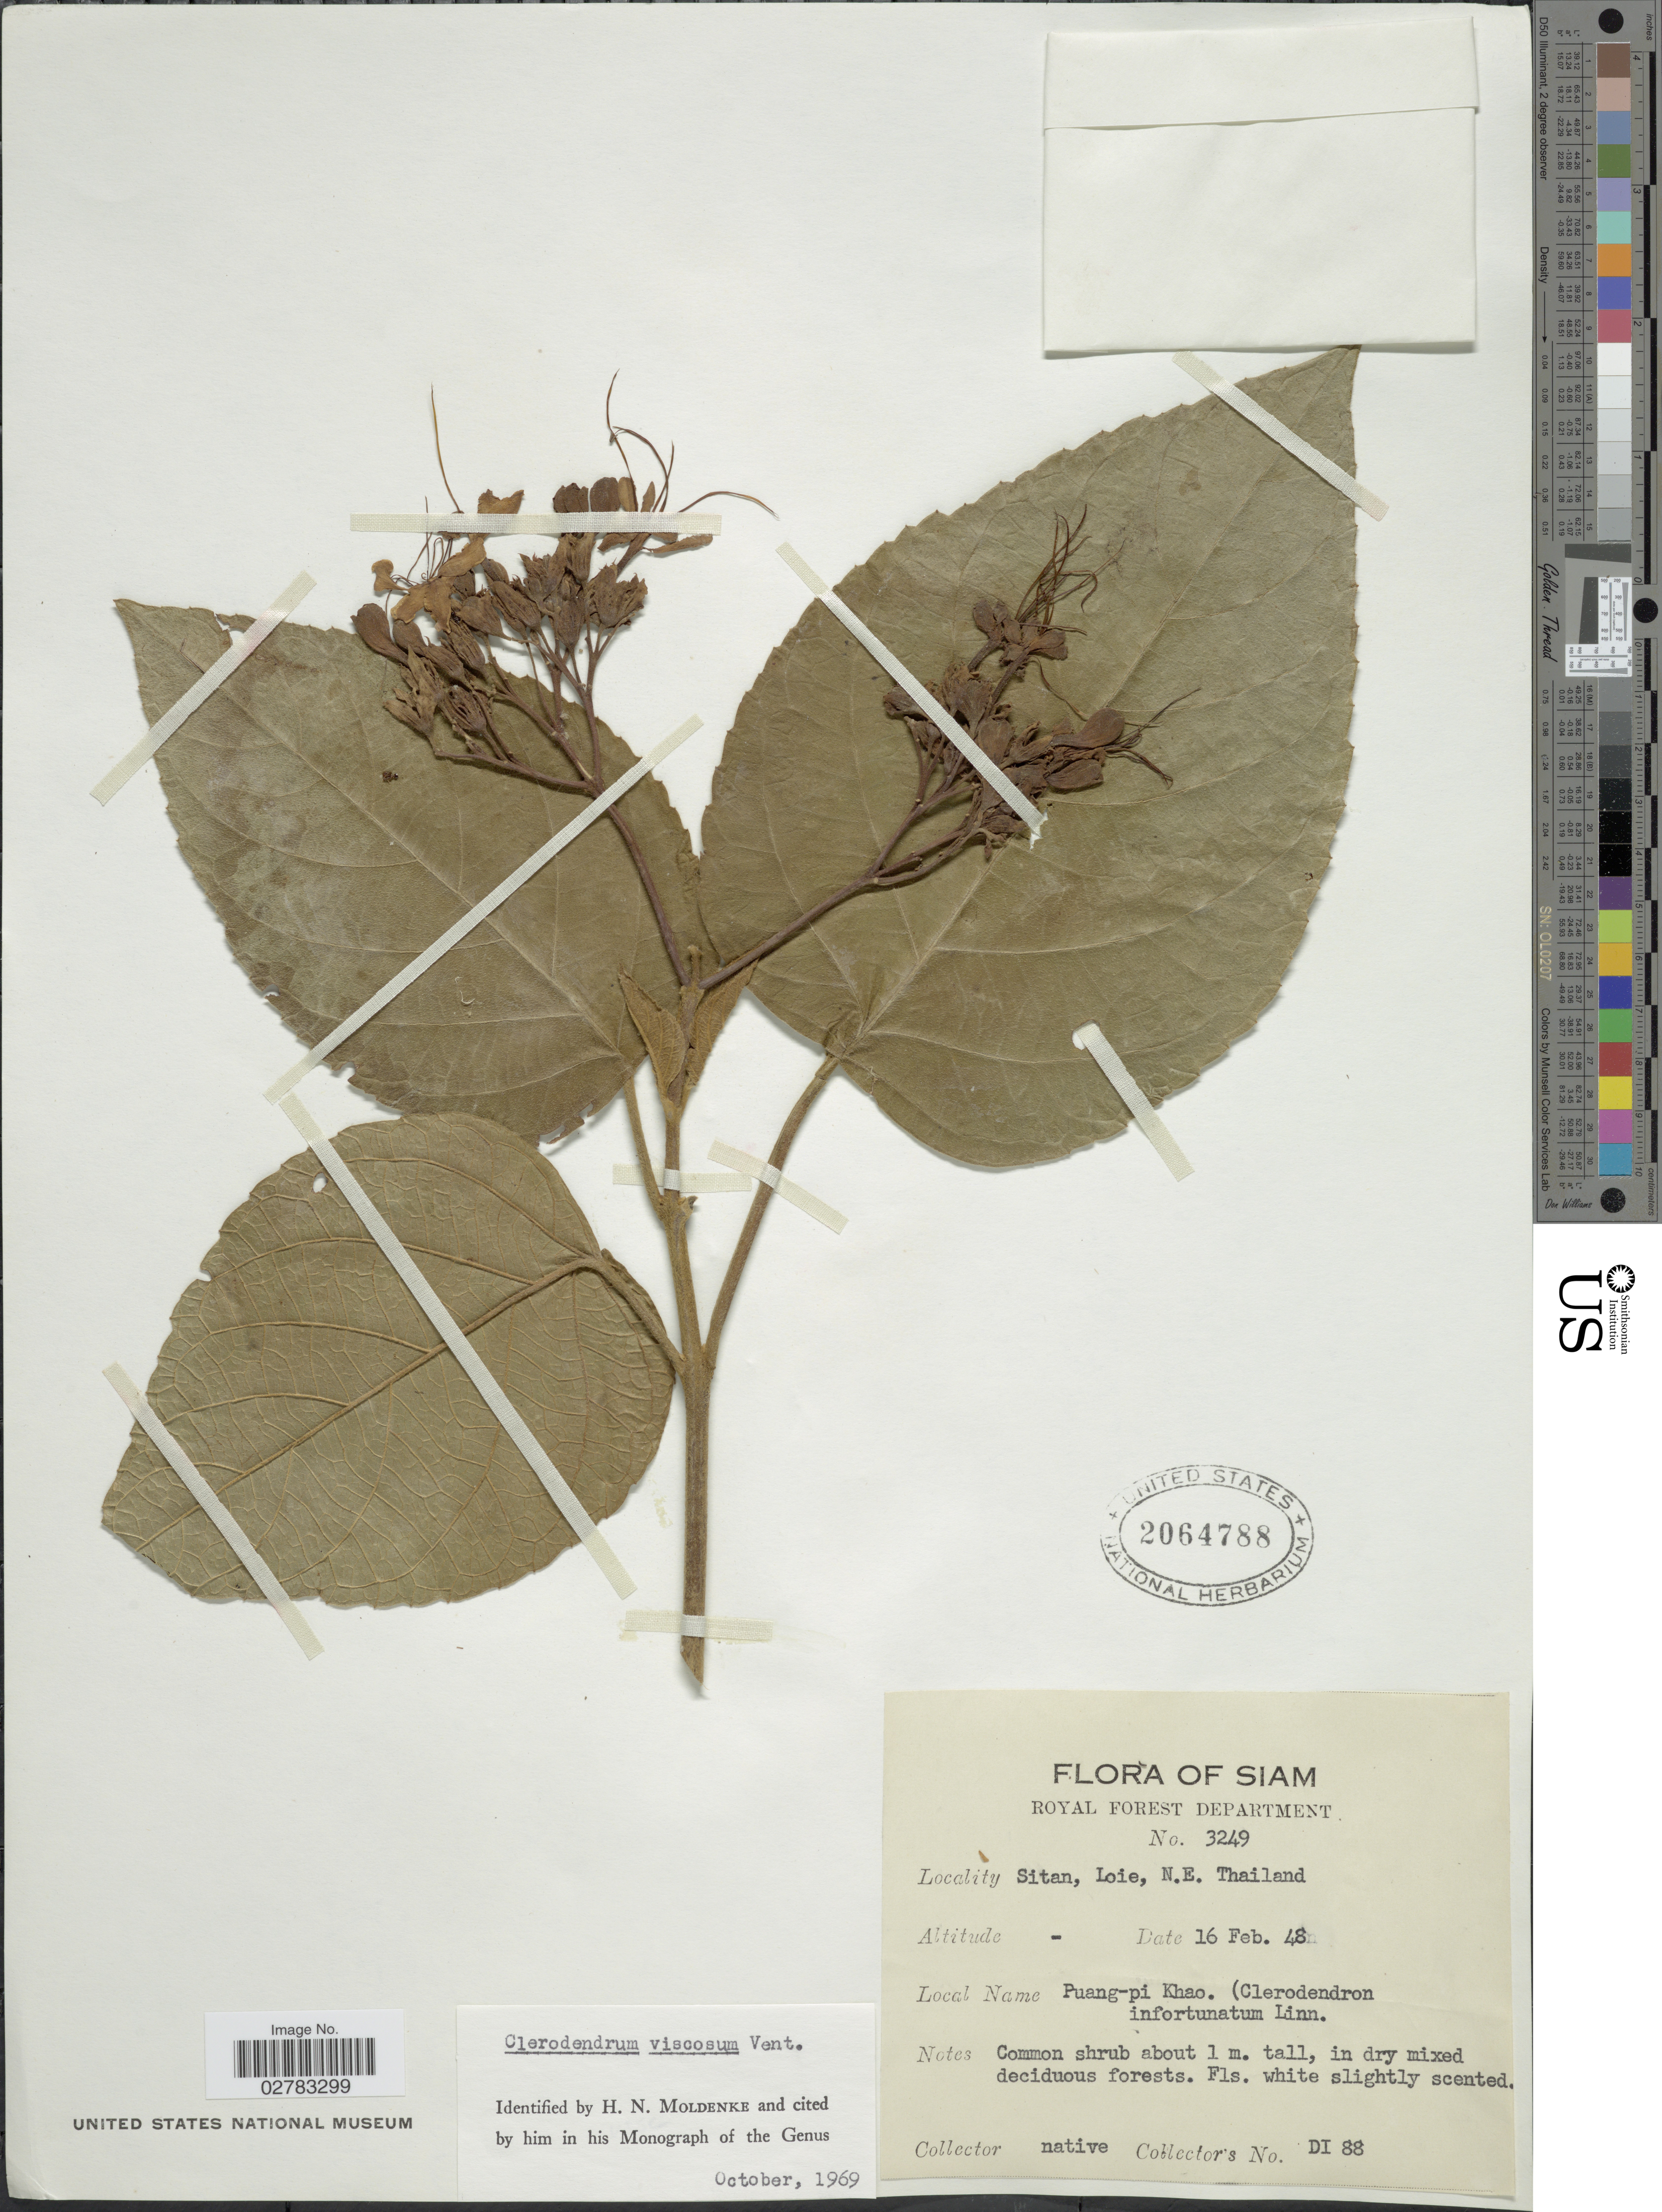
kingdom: Plantae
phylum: Tracheophyta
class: Magnoliopsida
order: Lamiales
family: Lamiaceae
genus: Clerodendrum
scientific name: Clerodendrum viscosum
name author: Vent.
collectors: Native collectors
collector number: DI88/3249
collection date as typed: Transcribed d/m/y: 16/2/48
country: Thailand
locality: Siam, Sitan, Loie, N.E. Thailand.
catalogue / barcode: US 2064788